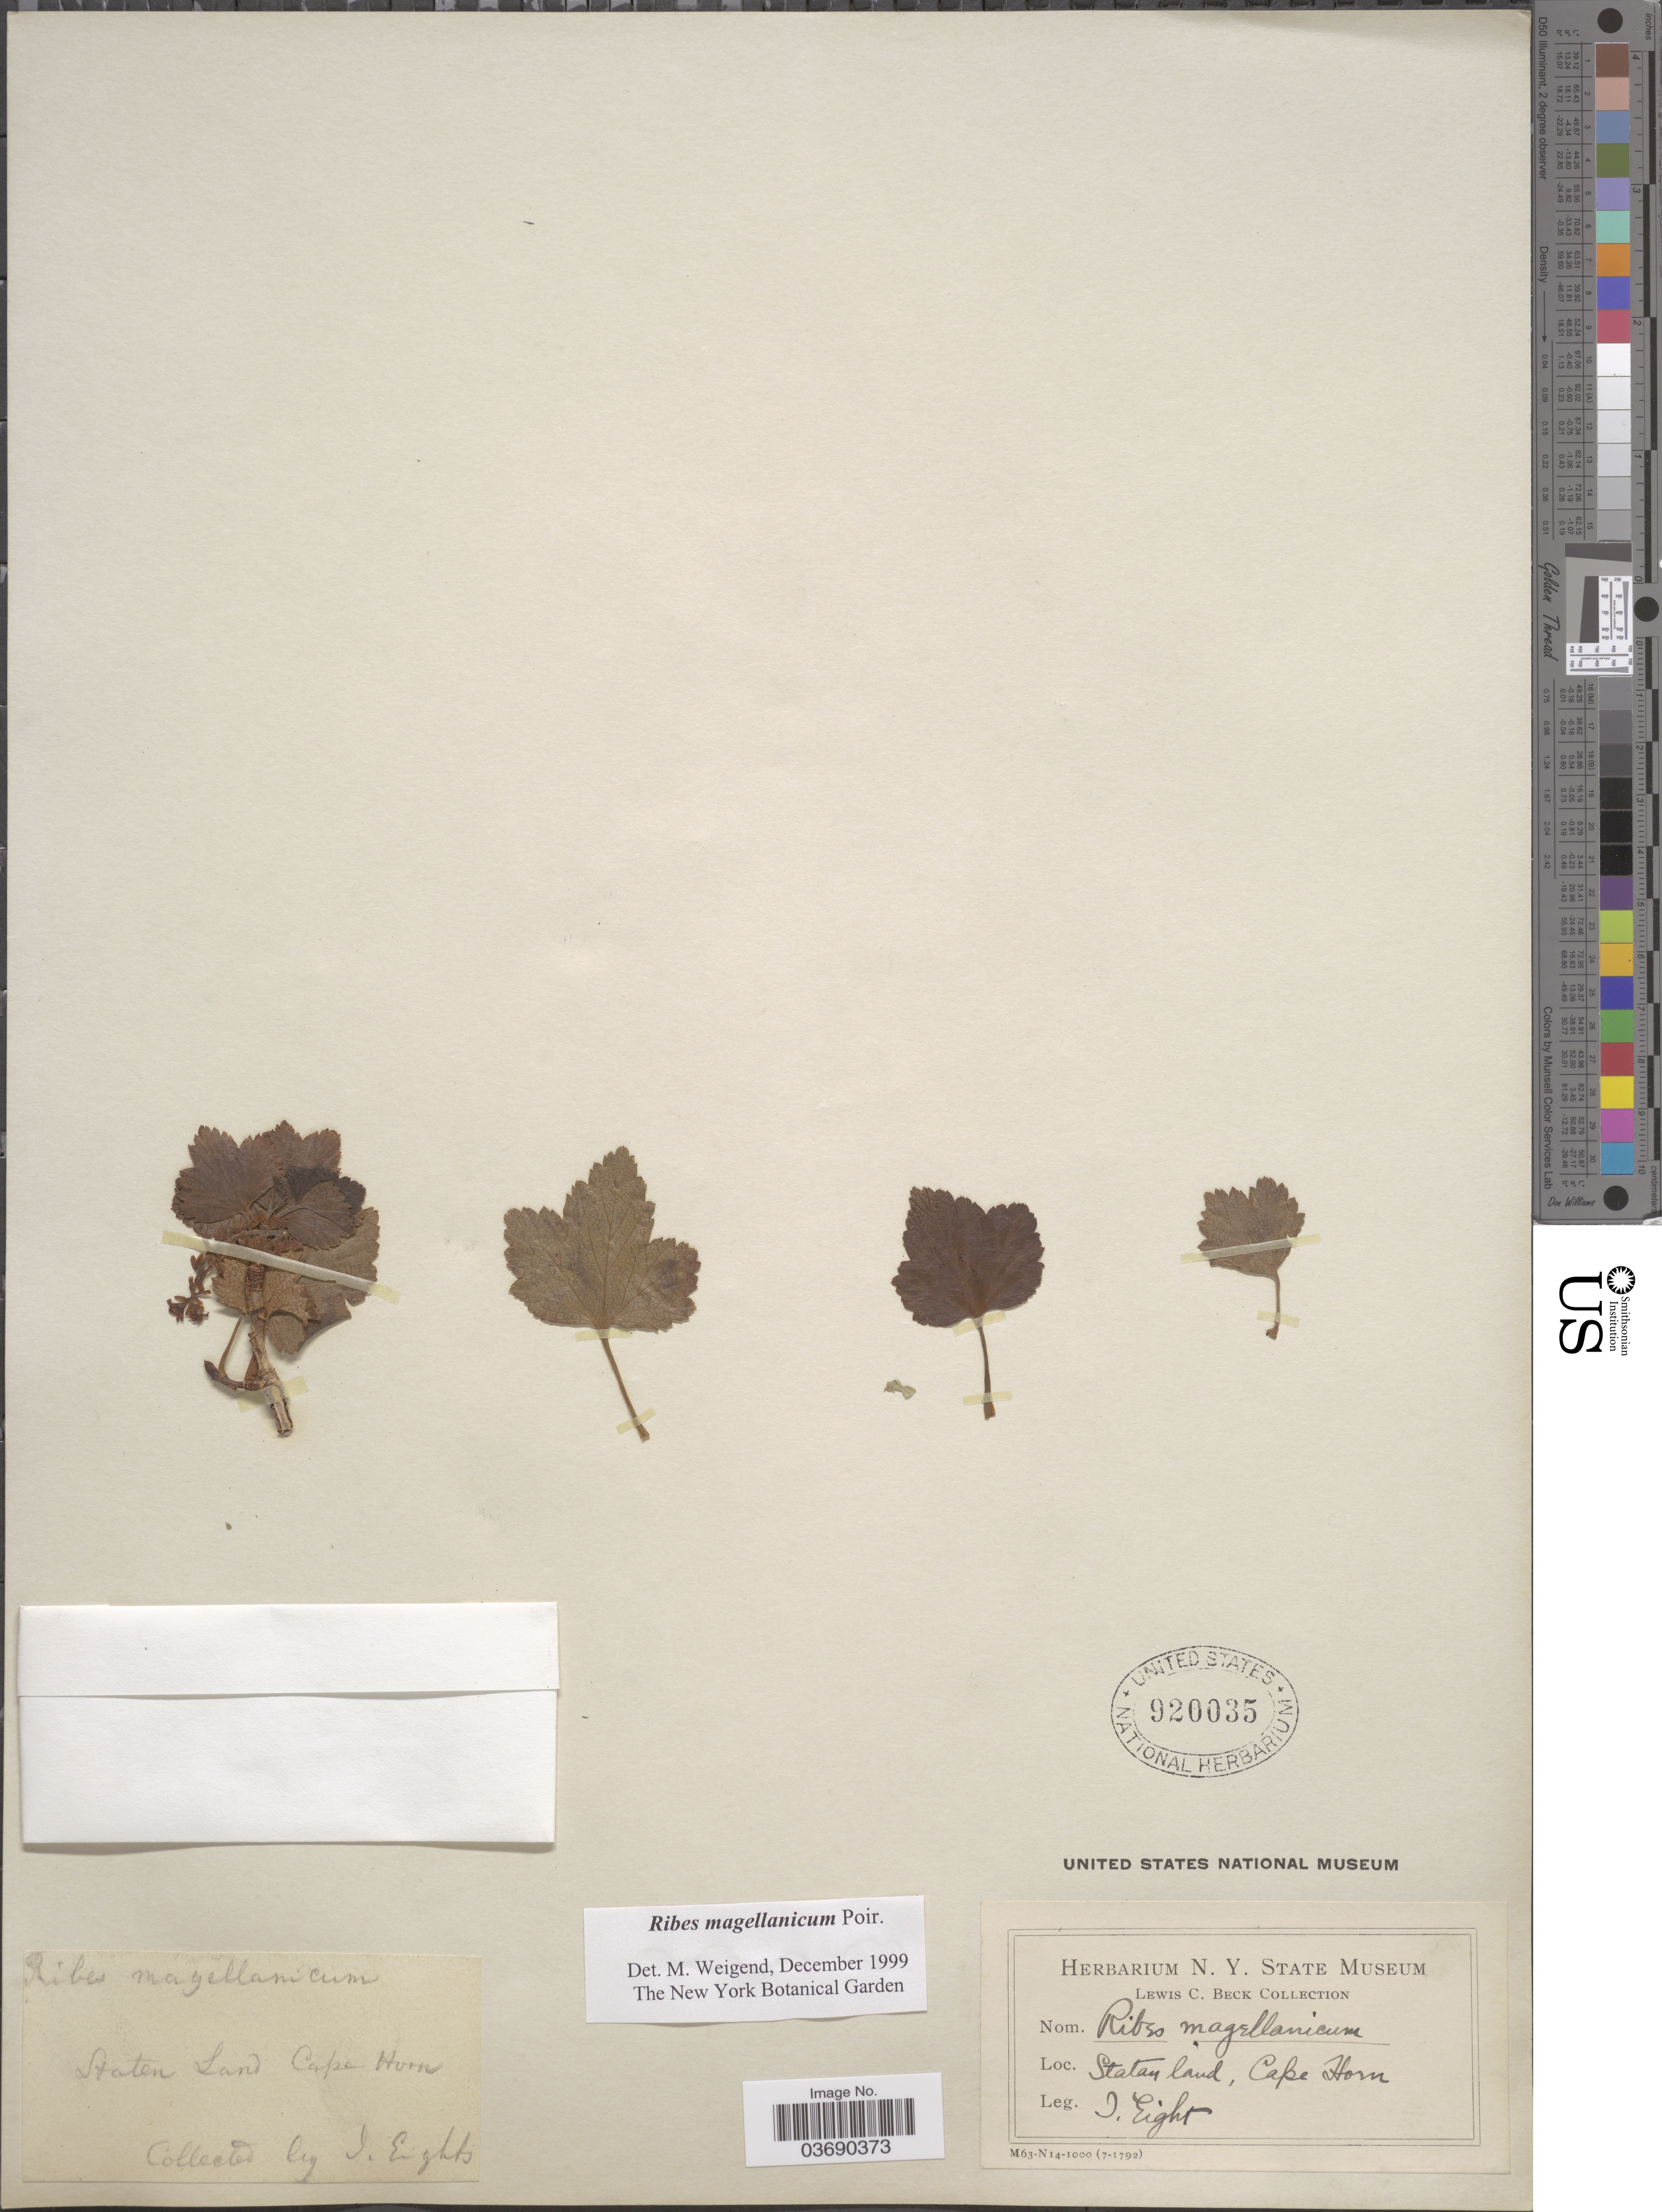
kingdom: Plantae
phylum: Tracheophyta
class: Magnoliopsida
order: Saxifragales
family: Grossulariaceae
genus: Ribes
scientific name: Ribes magellanicum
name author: Poir.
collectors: I. Eights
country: United States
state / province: New York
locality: Staten land, Cape Horn.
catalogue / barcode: US 920035